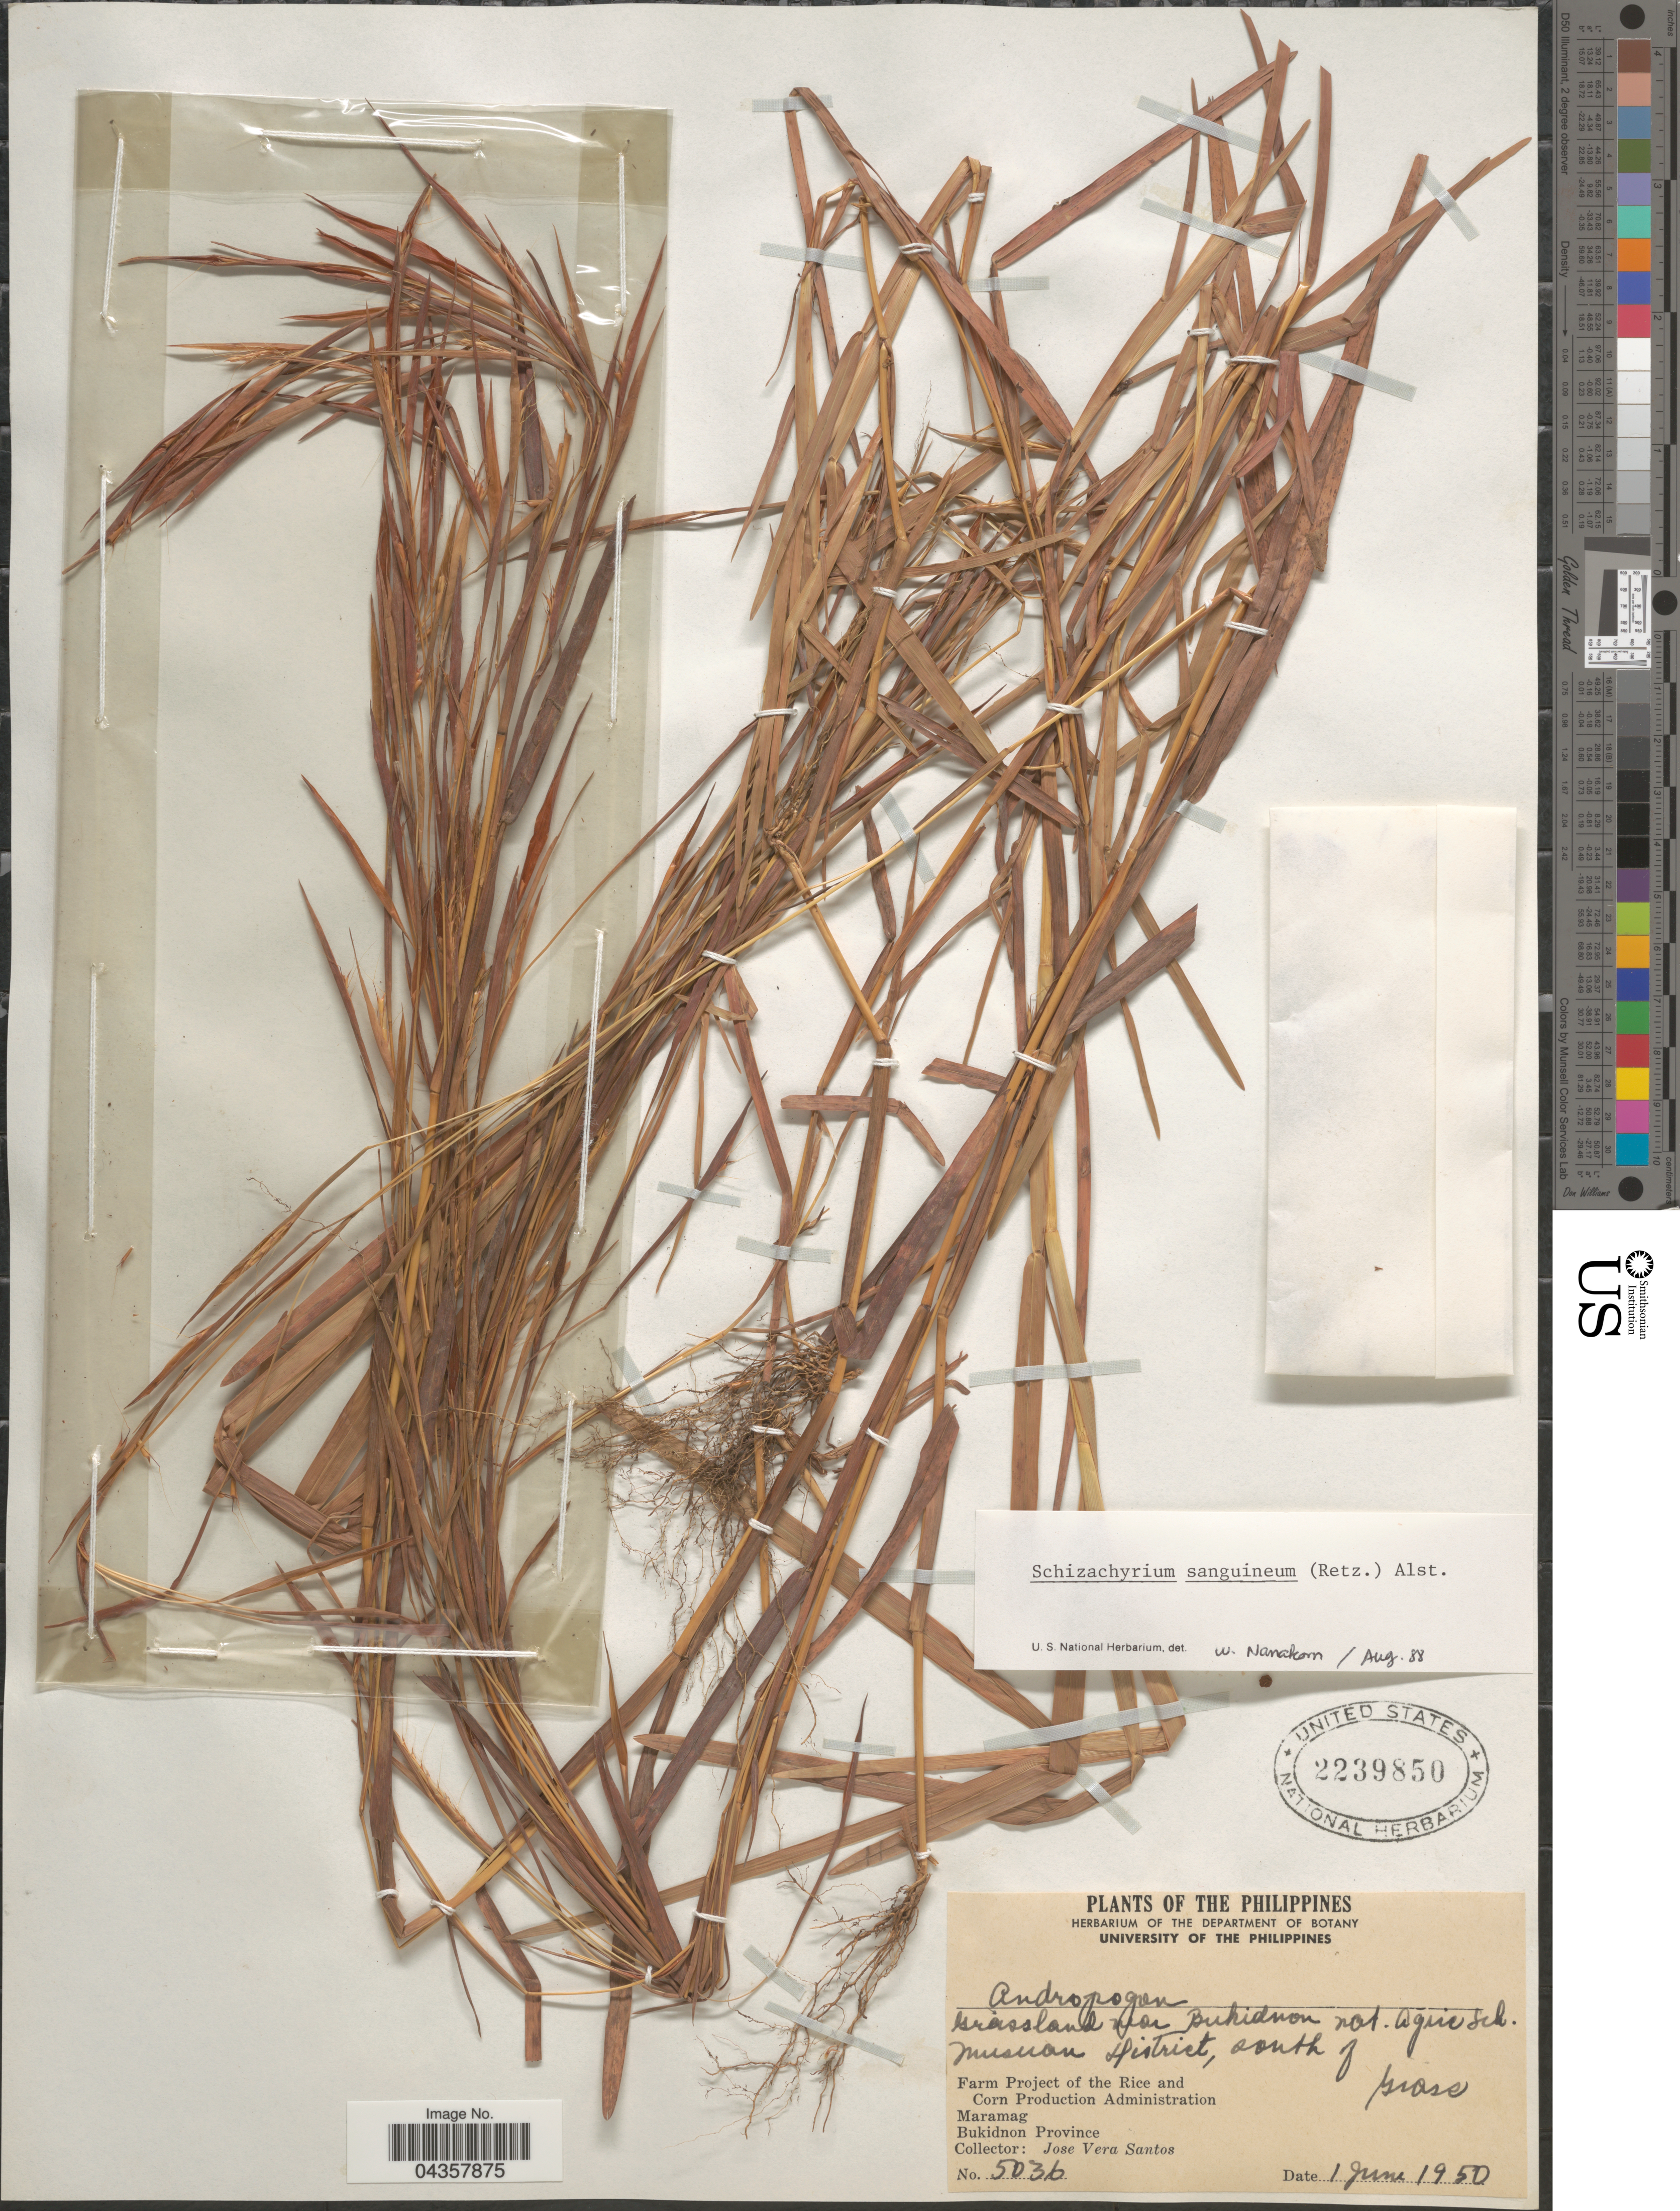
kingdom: Plantae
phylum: Tracheophyta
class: Liliopsida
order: Poales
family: Poaceae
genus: Schizachyrium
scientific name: Schizachyrium sanguineum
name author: (Retz.) Alston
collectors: J. V. Santos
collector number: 5036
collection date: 1950-06-01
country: Philippines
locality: Grassland near Bukidnon Nat. Agric. Sch. Musuan District, south of Farm Project of the Rice and Corn Production Administration. Maramag. Bukidnon Province.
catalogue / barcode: US 2239850